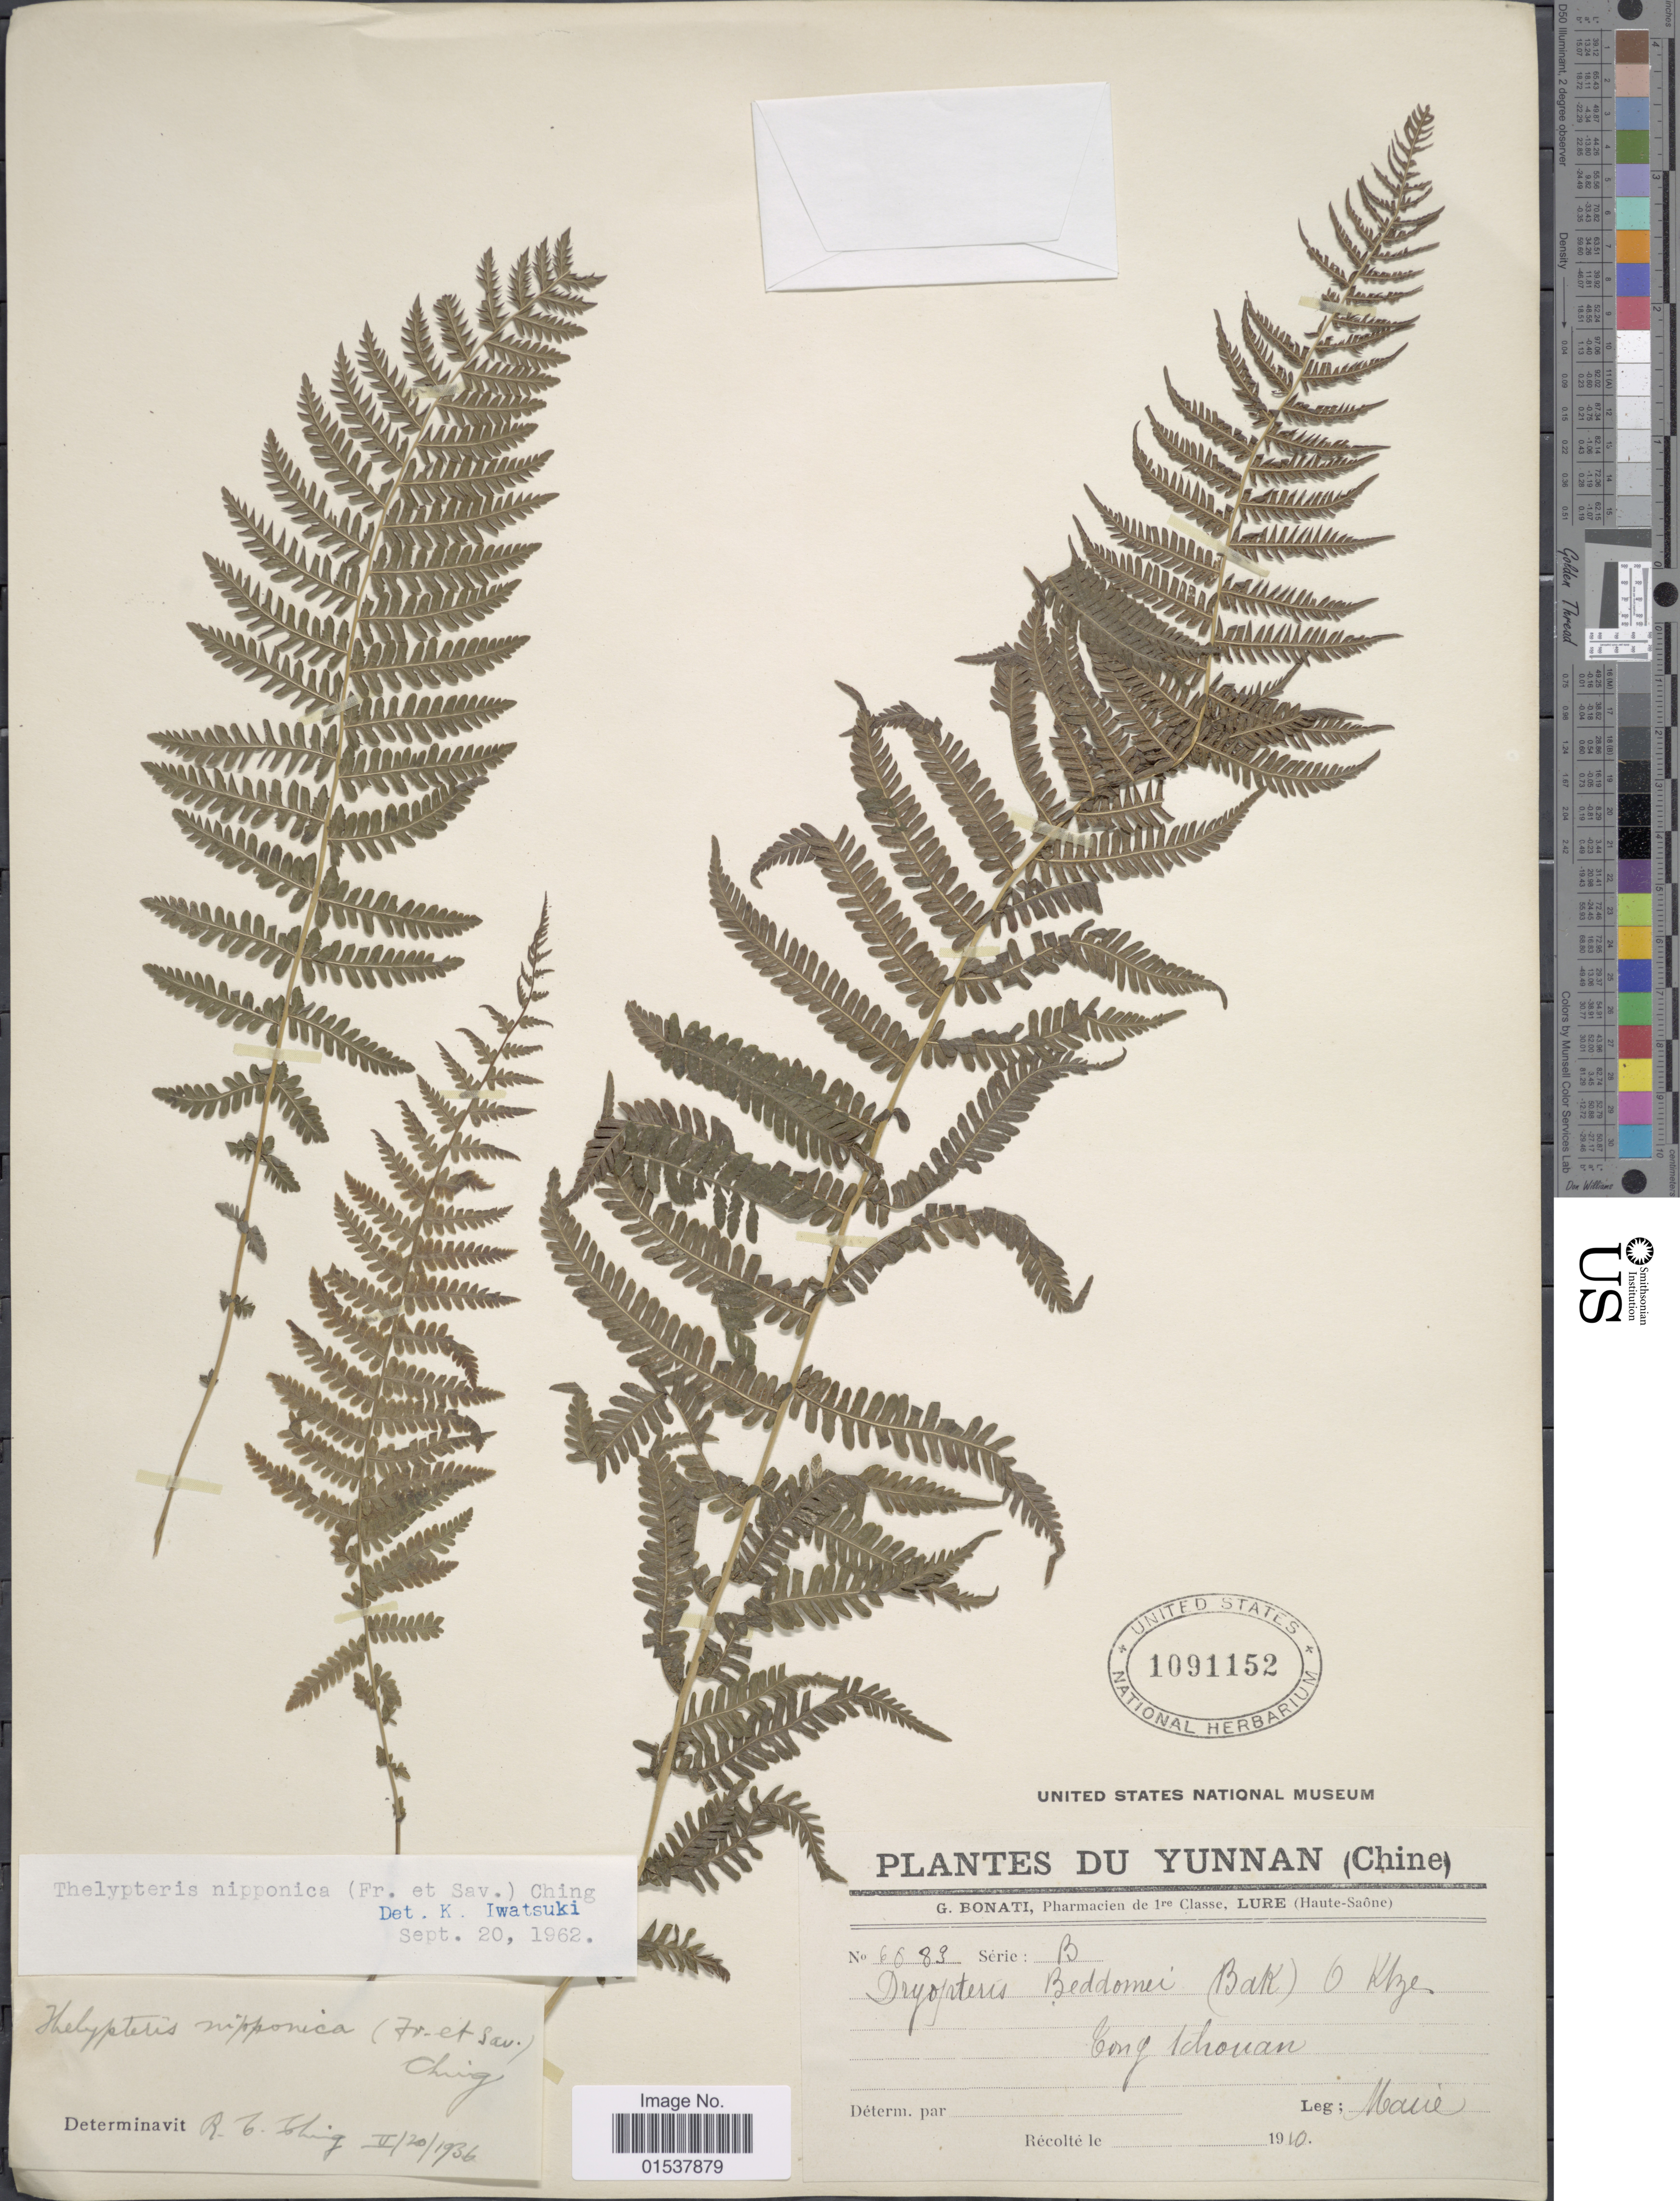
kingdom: Plantae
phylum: Tracheophyta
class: Polypodiopsida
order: Polypodiales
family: Thelypteridaceae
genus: Parathelypteris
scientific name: Parathelypteris nipponica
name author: (Franch. & Sav.) Ching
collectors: Maire, --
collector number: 6683B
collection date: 1910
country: China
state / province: Yunnan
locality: Yunnan (Chine), Tong Tchonan [interpreted]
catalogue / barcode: US 1091152